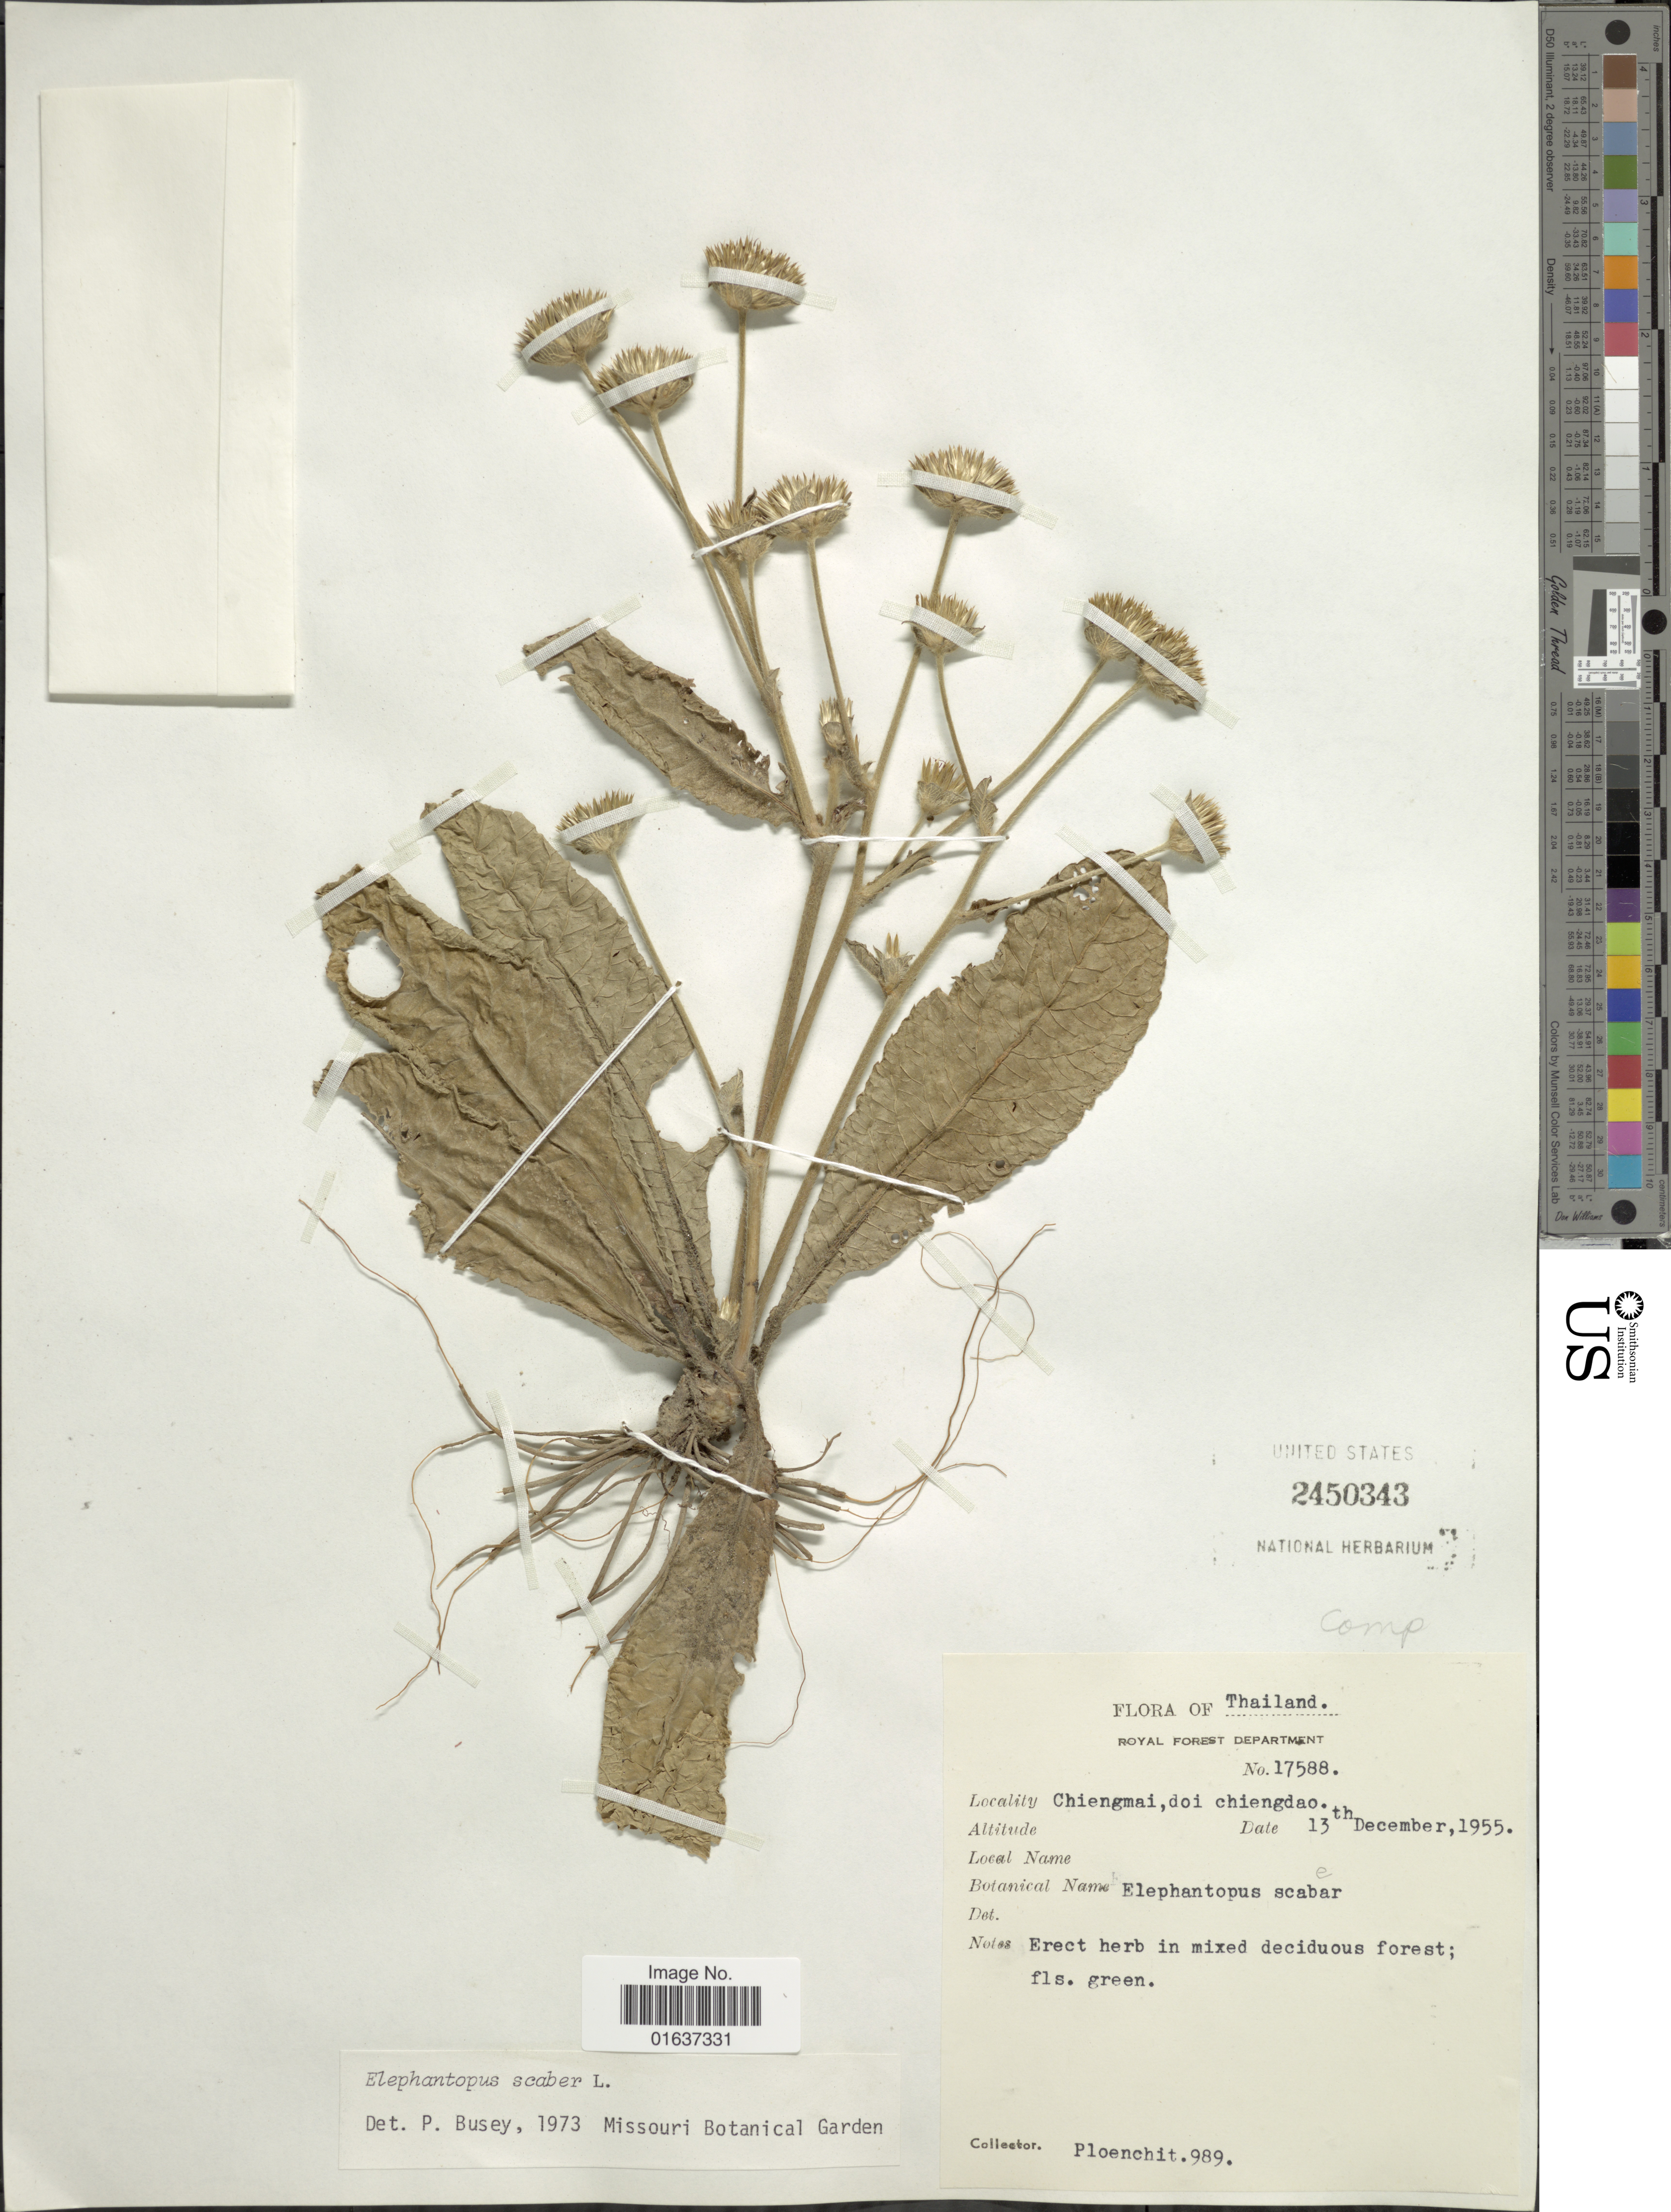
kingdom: Plantae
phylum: Tracheophyta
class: Magnoliopsida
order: Asterales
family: Asteraceae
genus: Elephantopus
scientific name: Elephantopus scaber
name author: L.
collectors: Ploenchit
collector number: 989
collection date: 1955-12-13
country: Thailand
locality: Royal Forest Department, Chienmai, doi chiengdao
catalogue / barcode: US 2450343